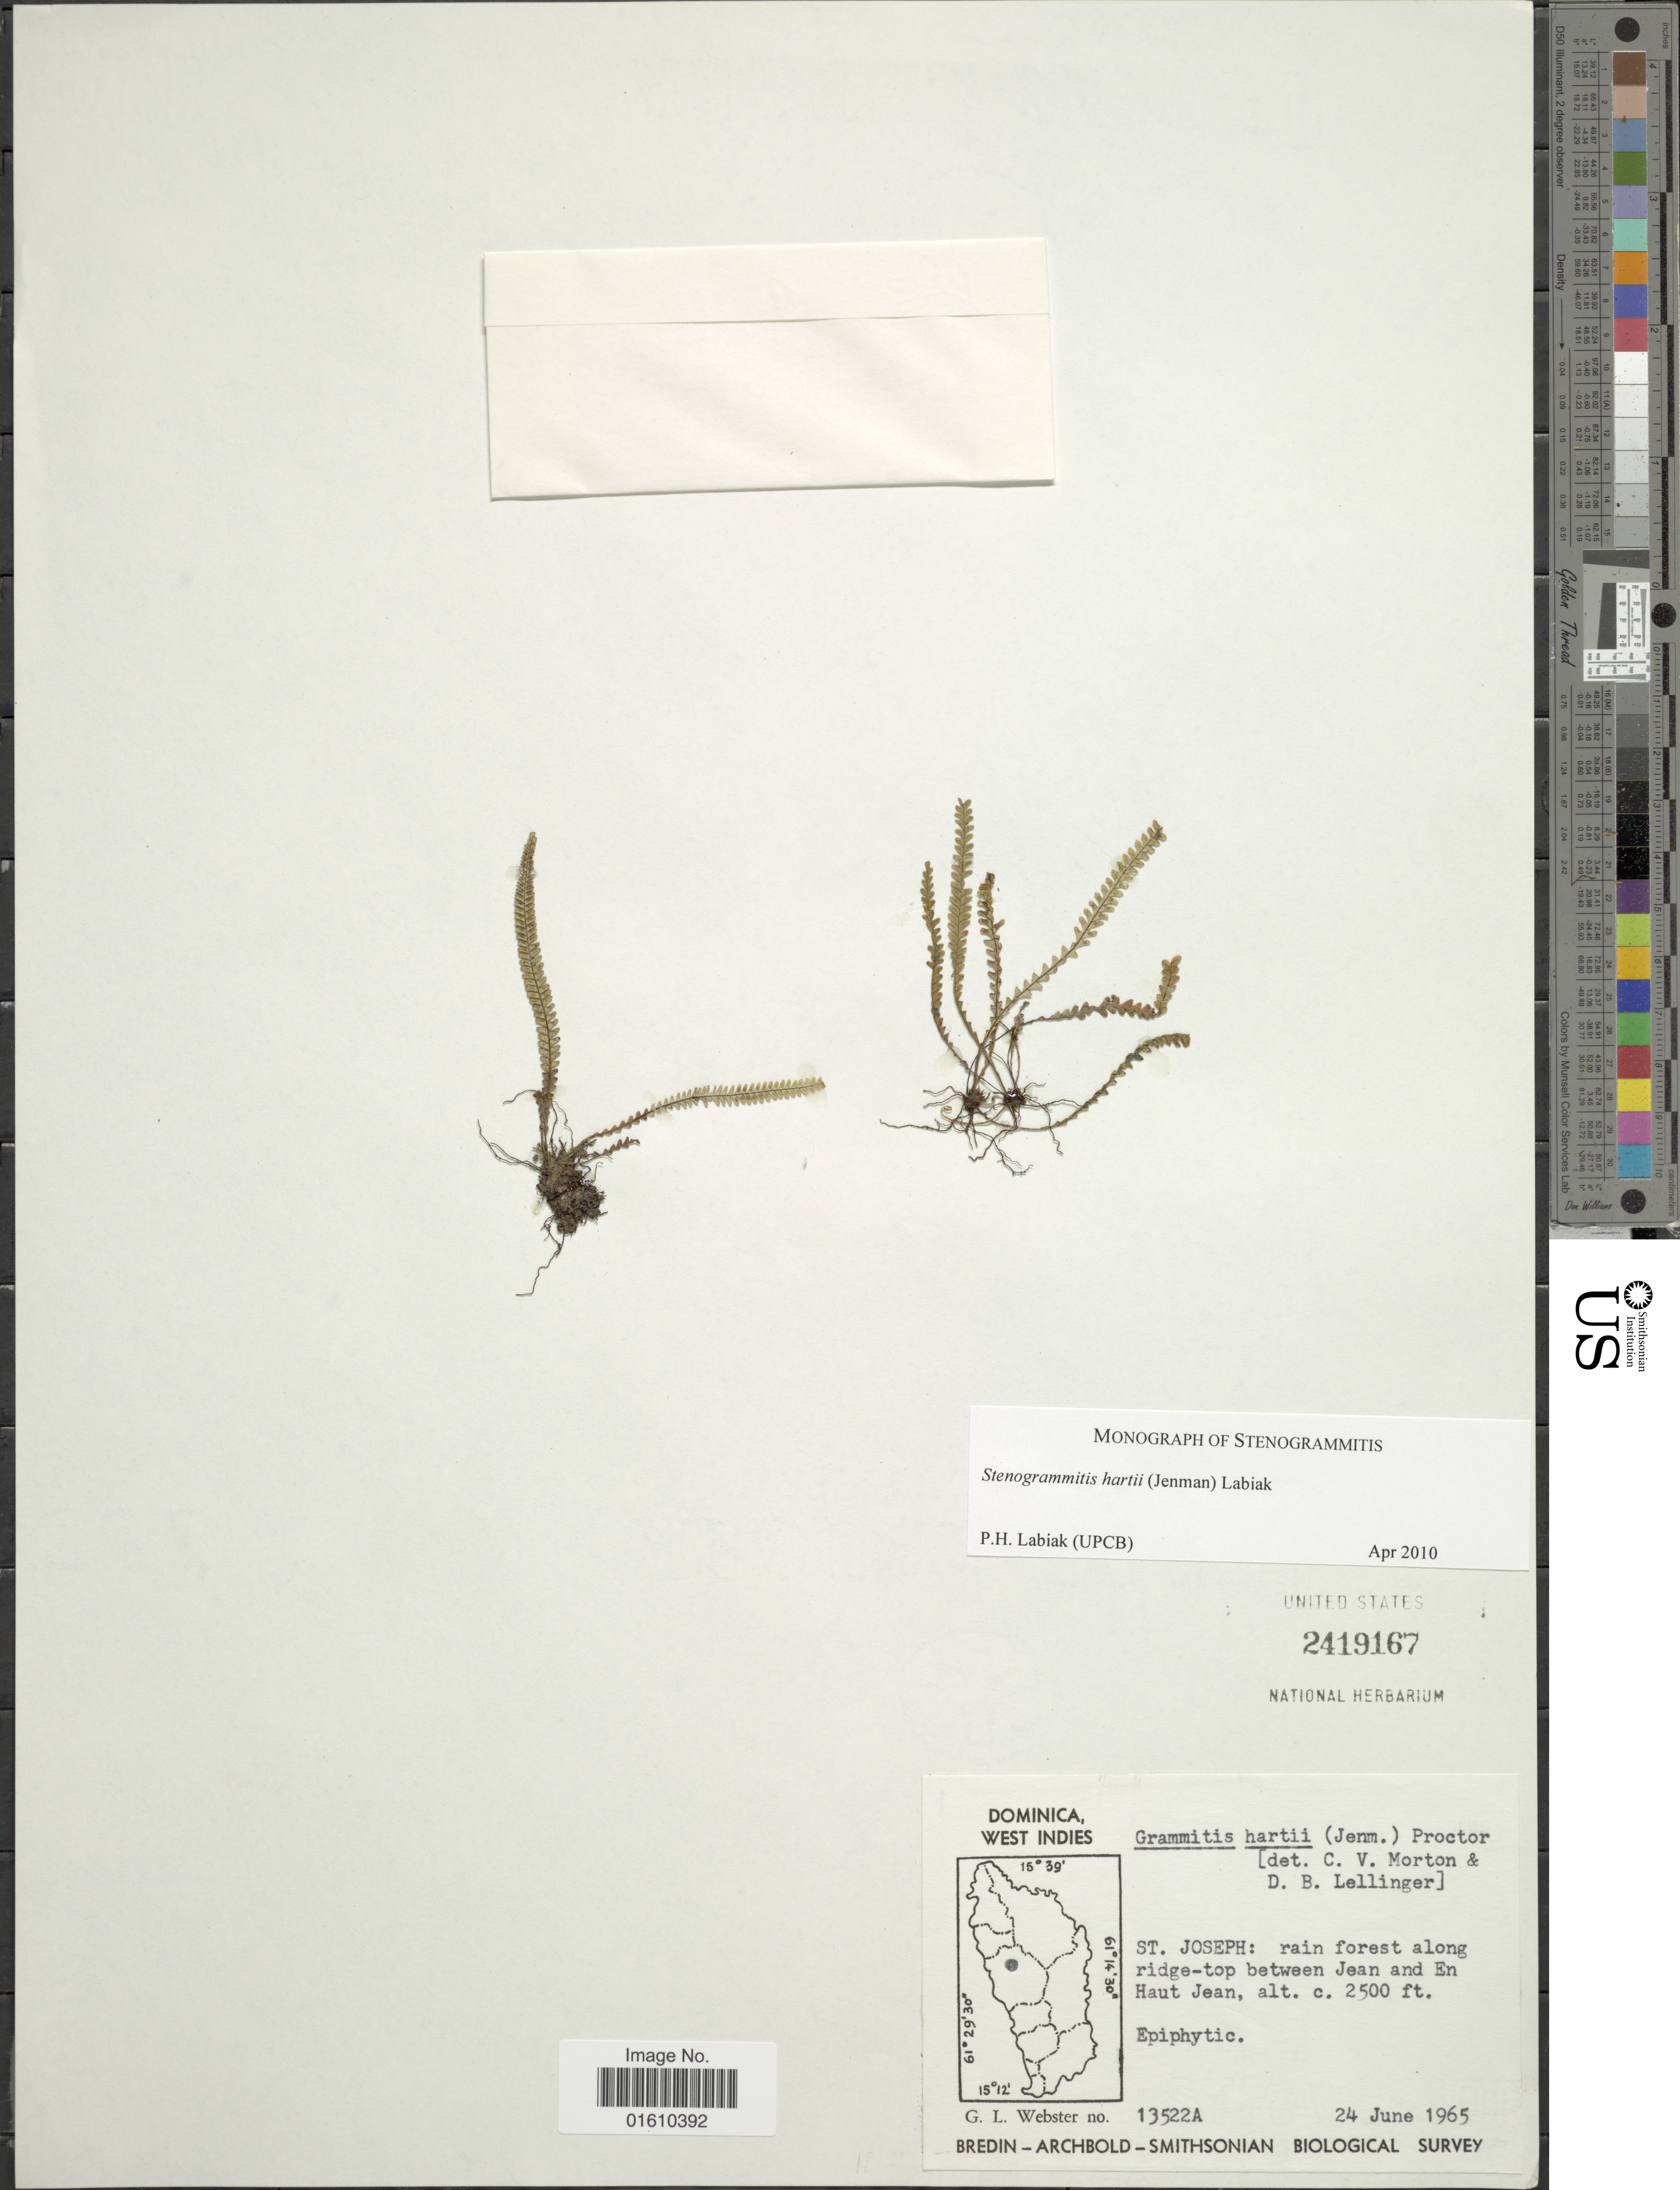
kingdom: Plantae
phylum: Tracheophyta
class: Polypodiopsida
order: Polypodiales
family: Polypodiaceae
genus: Stenogrammitis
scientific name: Stenogrammitis hartii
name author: (Jenman) Labiak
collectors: G. L. Webster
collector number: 13522A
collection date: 1965-06-24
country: Dominica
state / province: St. Joseph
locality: West Indies, Rain forest along ridge-top between Jean and En Haut Jean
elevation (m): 762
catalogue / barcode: US 2419167